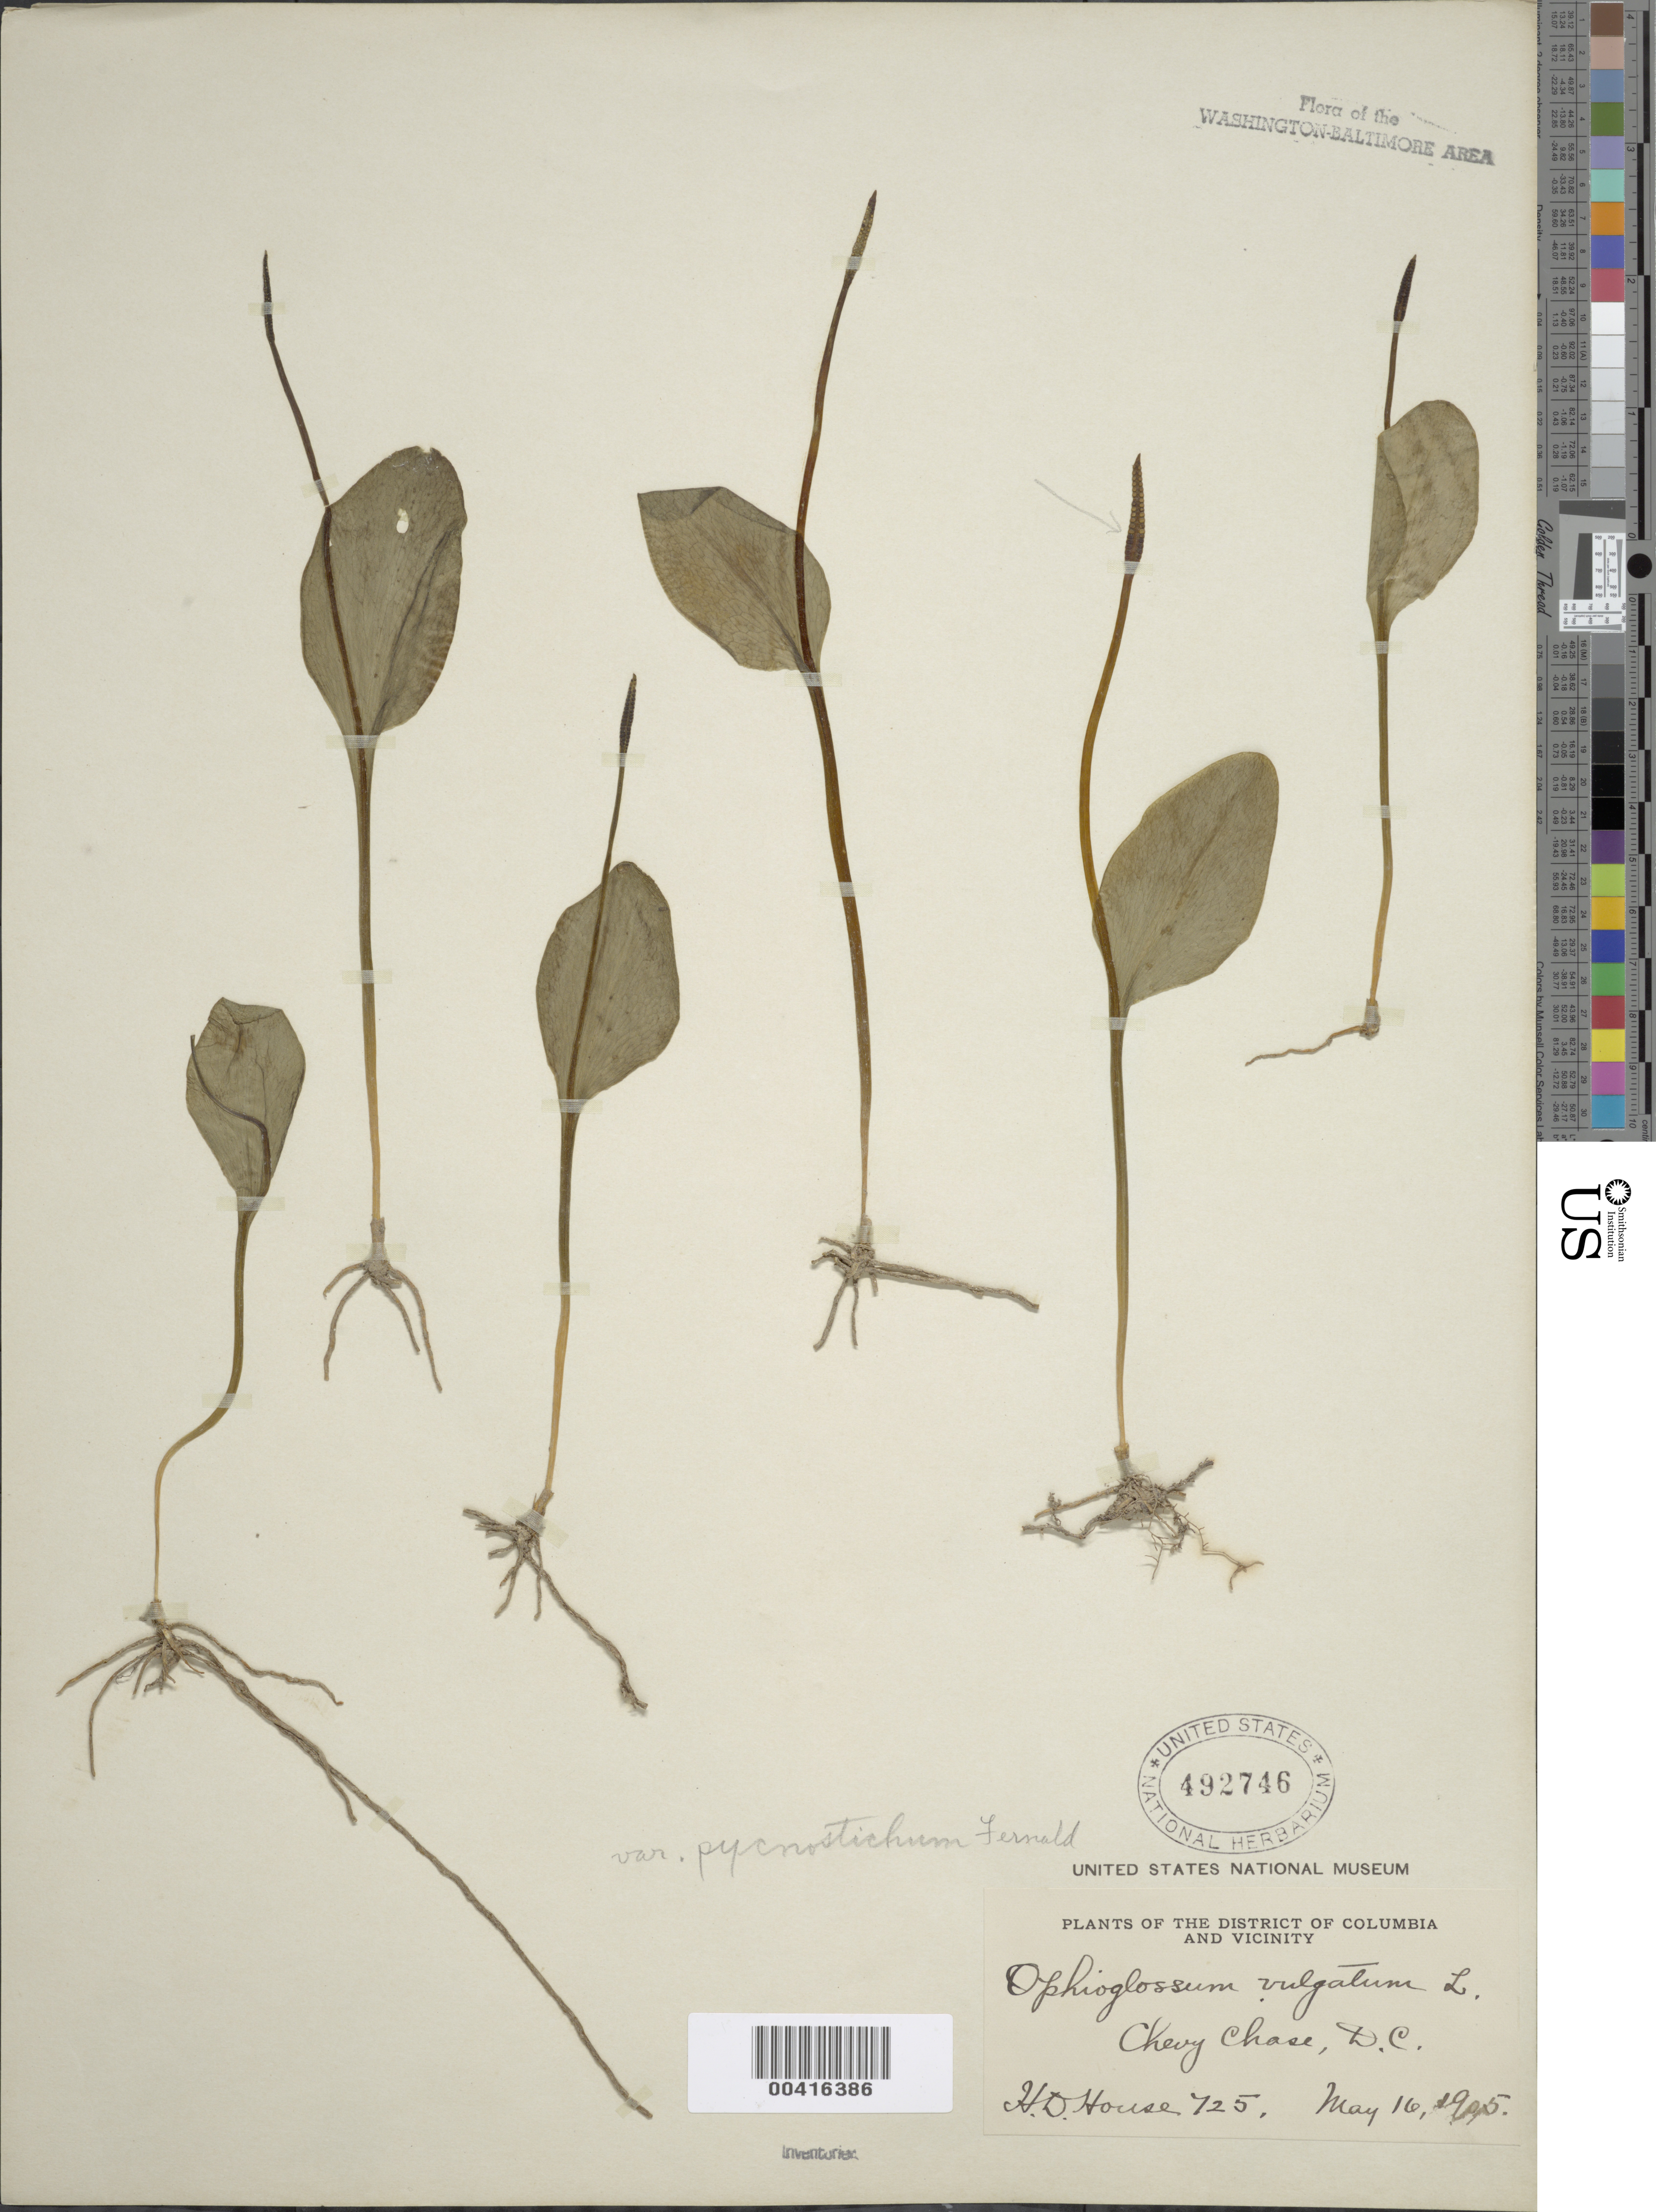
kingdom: Plantae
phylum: Tracheophyta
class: Polypodiopsida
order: Ophioglossales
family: Ophioglossaceae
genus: Ophioglossum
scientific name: Ophioglossum vulgatum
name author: L.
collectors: H. D. House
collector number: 725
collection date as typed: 16 May 1905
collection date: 1905-05-16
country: United States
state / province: District of Columbia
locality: Chevy Chase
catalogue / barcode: US 492746